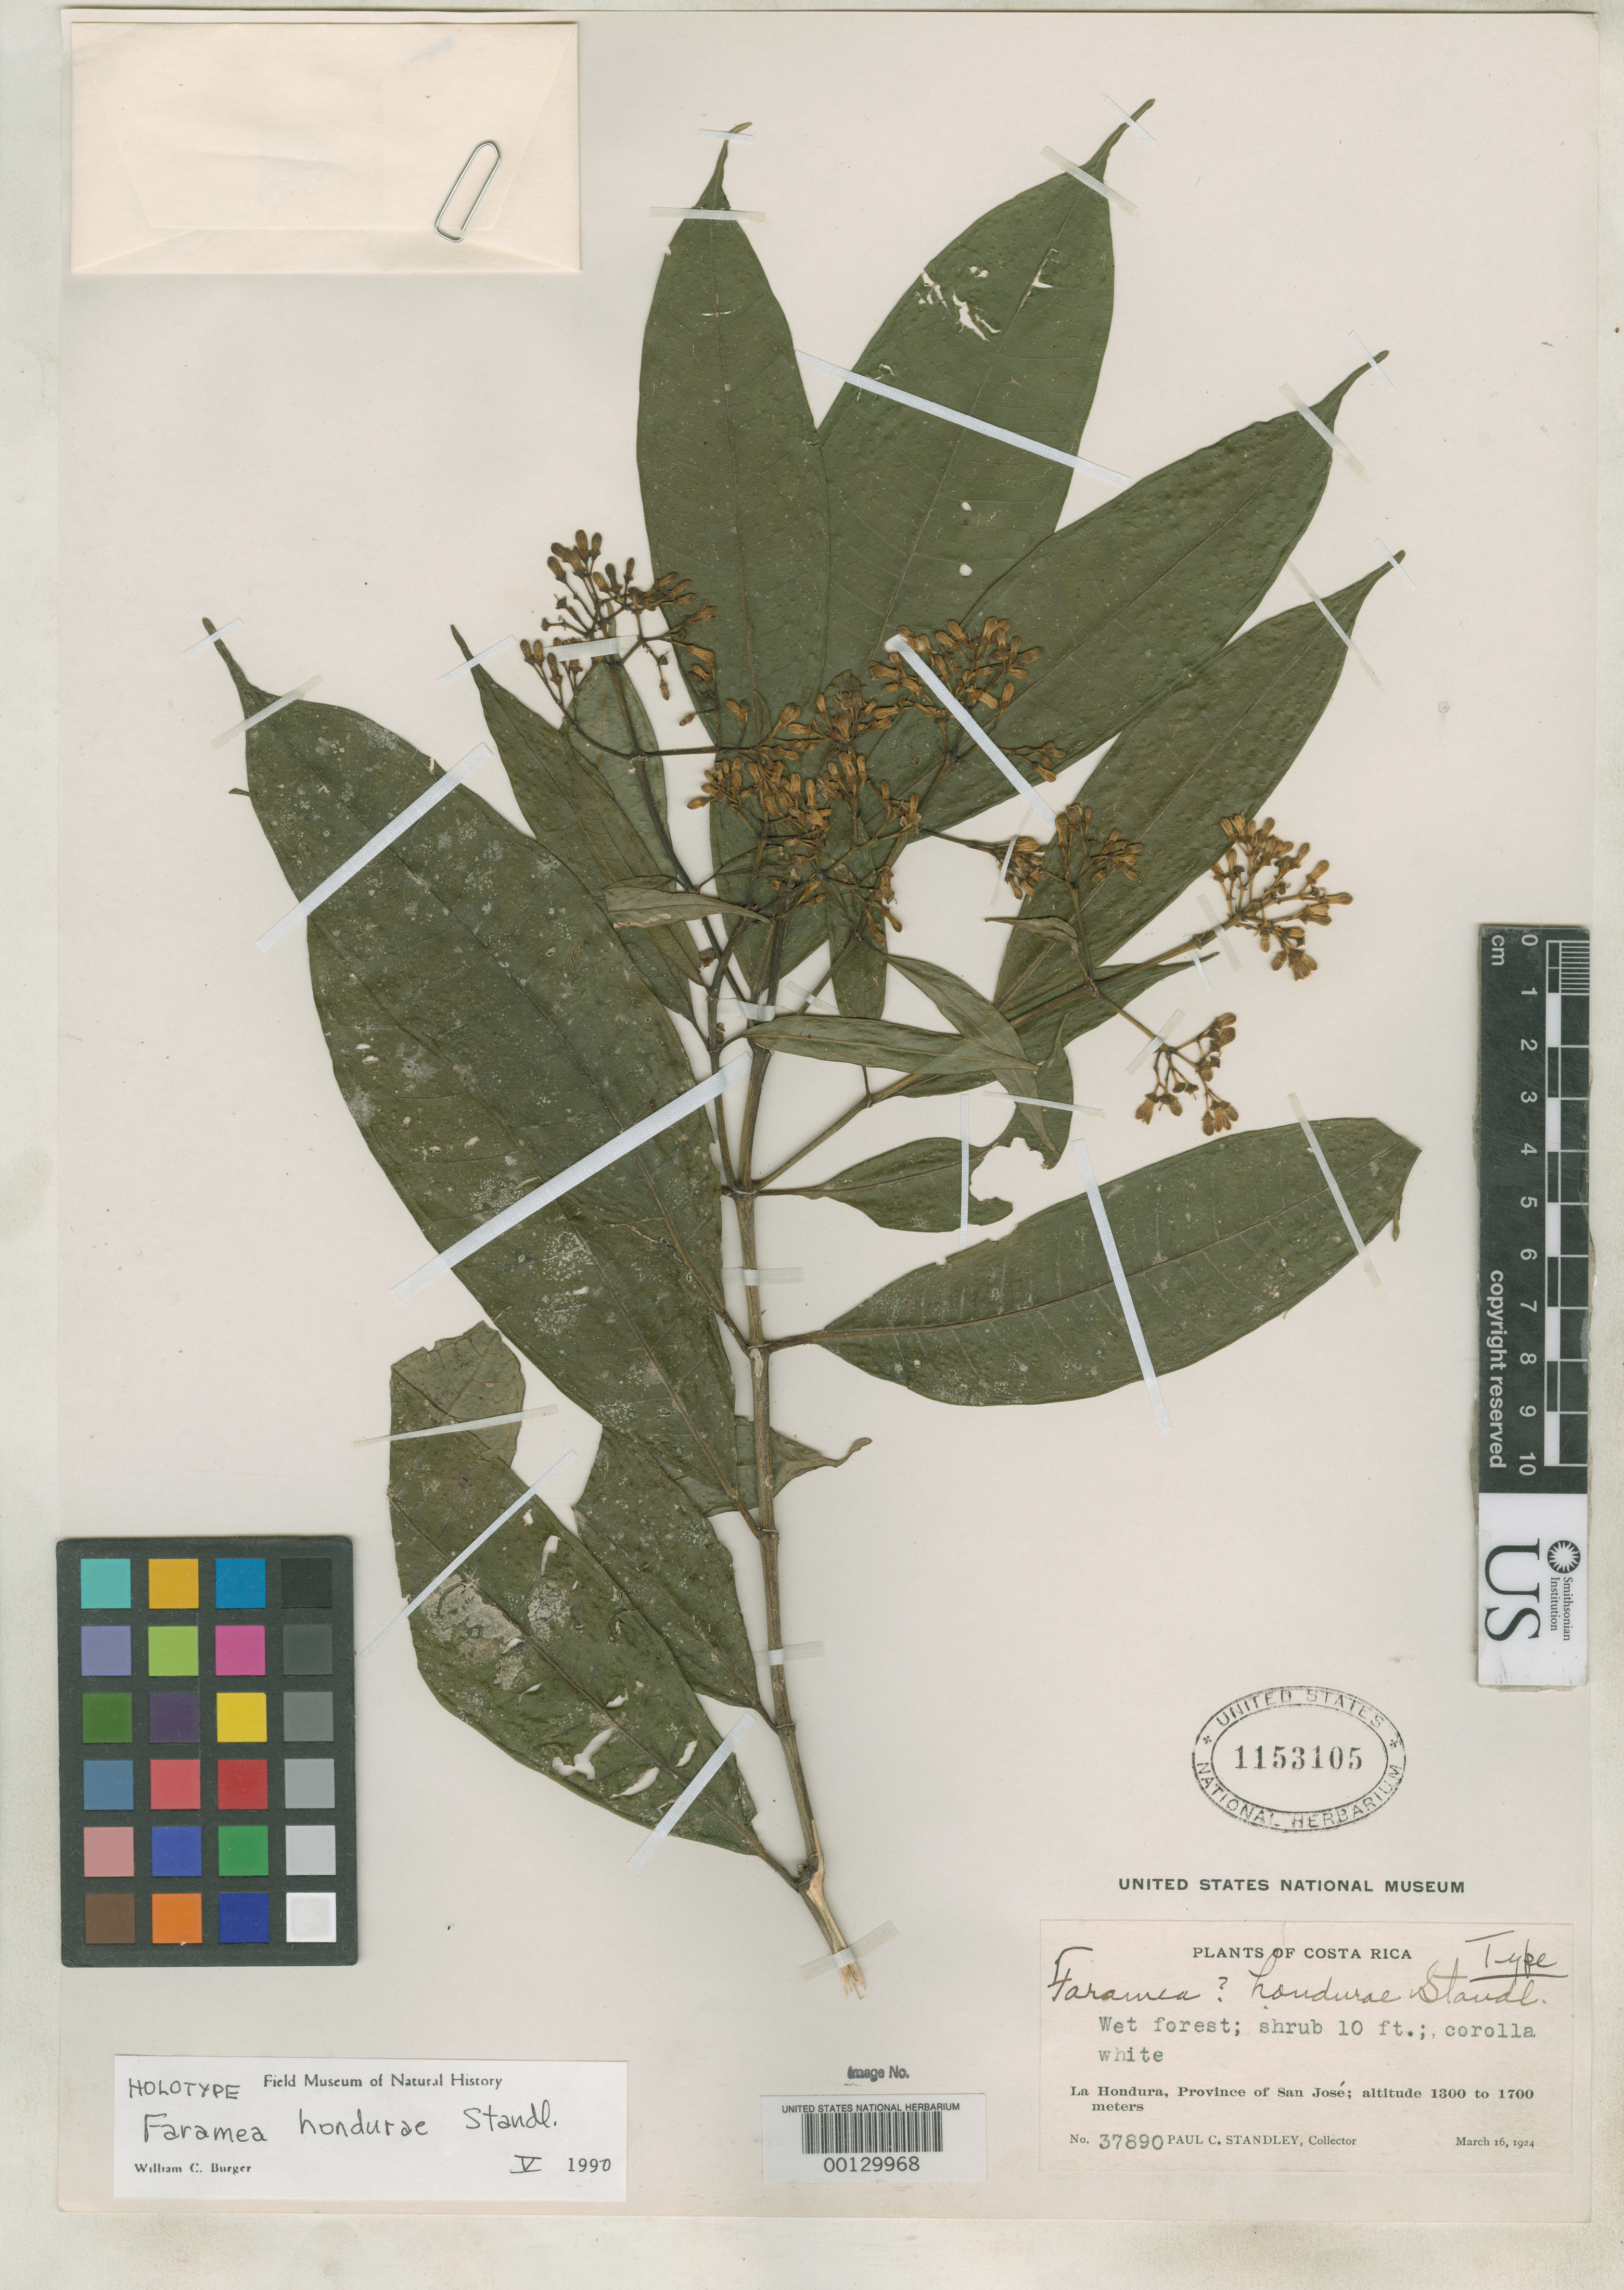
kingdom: Plantae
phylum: Tracheophyta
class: Magnoliopsida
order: Gentianales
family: Rubiaceae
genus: Faramea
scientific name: Faramea hondurae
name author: Standl.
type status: Holotype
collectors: P. C. Standley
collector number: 37890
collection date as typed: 16 Mar 1924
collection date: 1924-03-16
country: Costa Rica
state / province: San José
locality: La Hondura.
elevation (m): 1300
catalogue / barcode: US 1153105